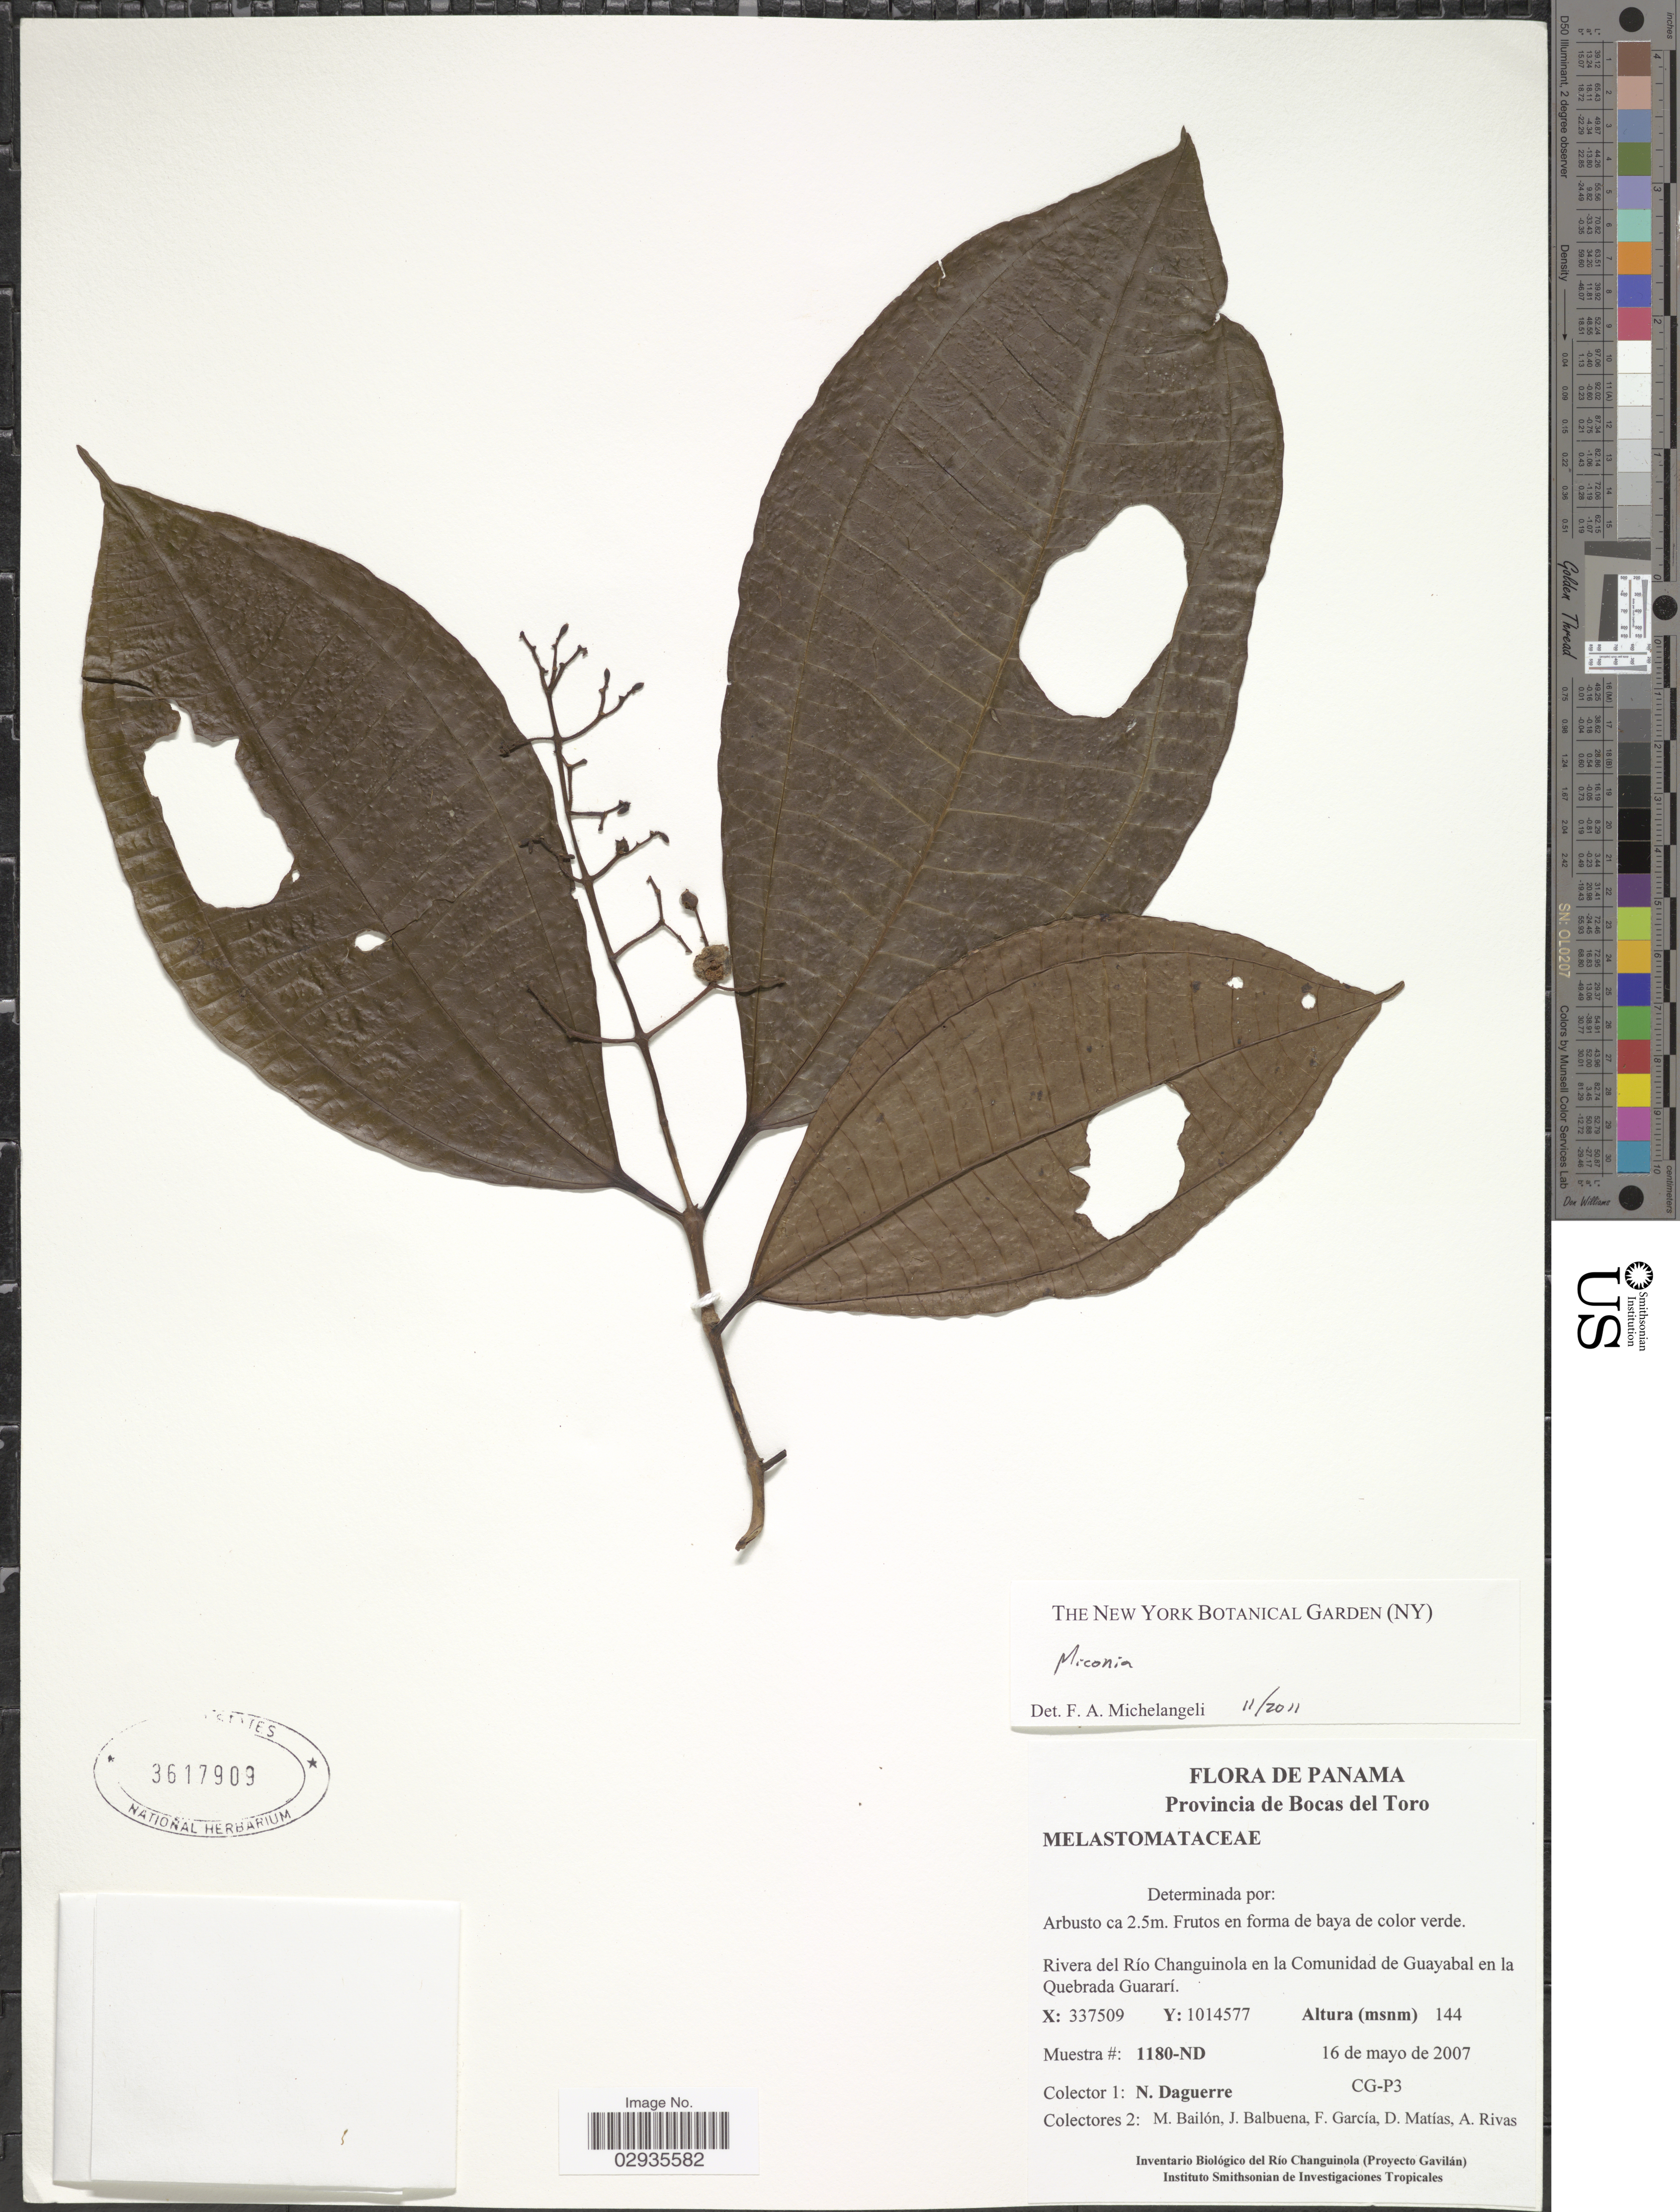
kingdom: Plantae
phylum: Tracheophyta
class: Magnoliopsida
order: Myrtales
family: Melastomataceae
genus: Miconia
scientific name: Miconia sp.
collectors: N. Daguerre, M. Bailón, J. Balbuena, F. Garcia & et al.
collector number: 1180-ND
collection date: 2007-05-16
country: Panama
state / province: Bocas del Toro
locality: Rivera del Río Changuinola en la Comunidad de Guayabal en la Quebrada Guararí.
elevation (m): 144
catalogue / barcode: US 3617909